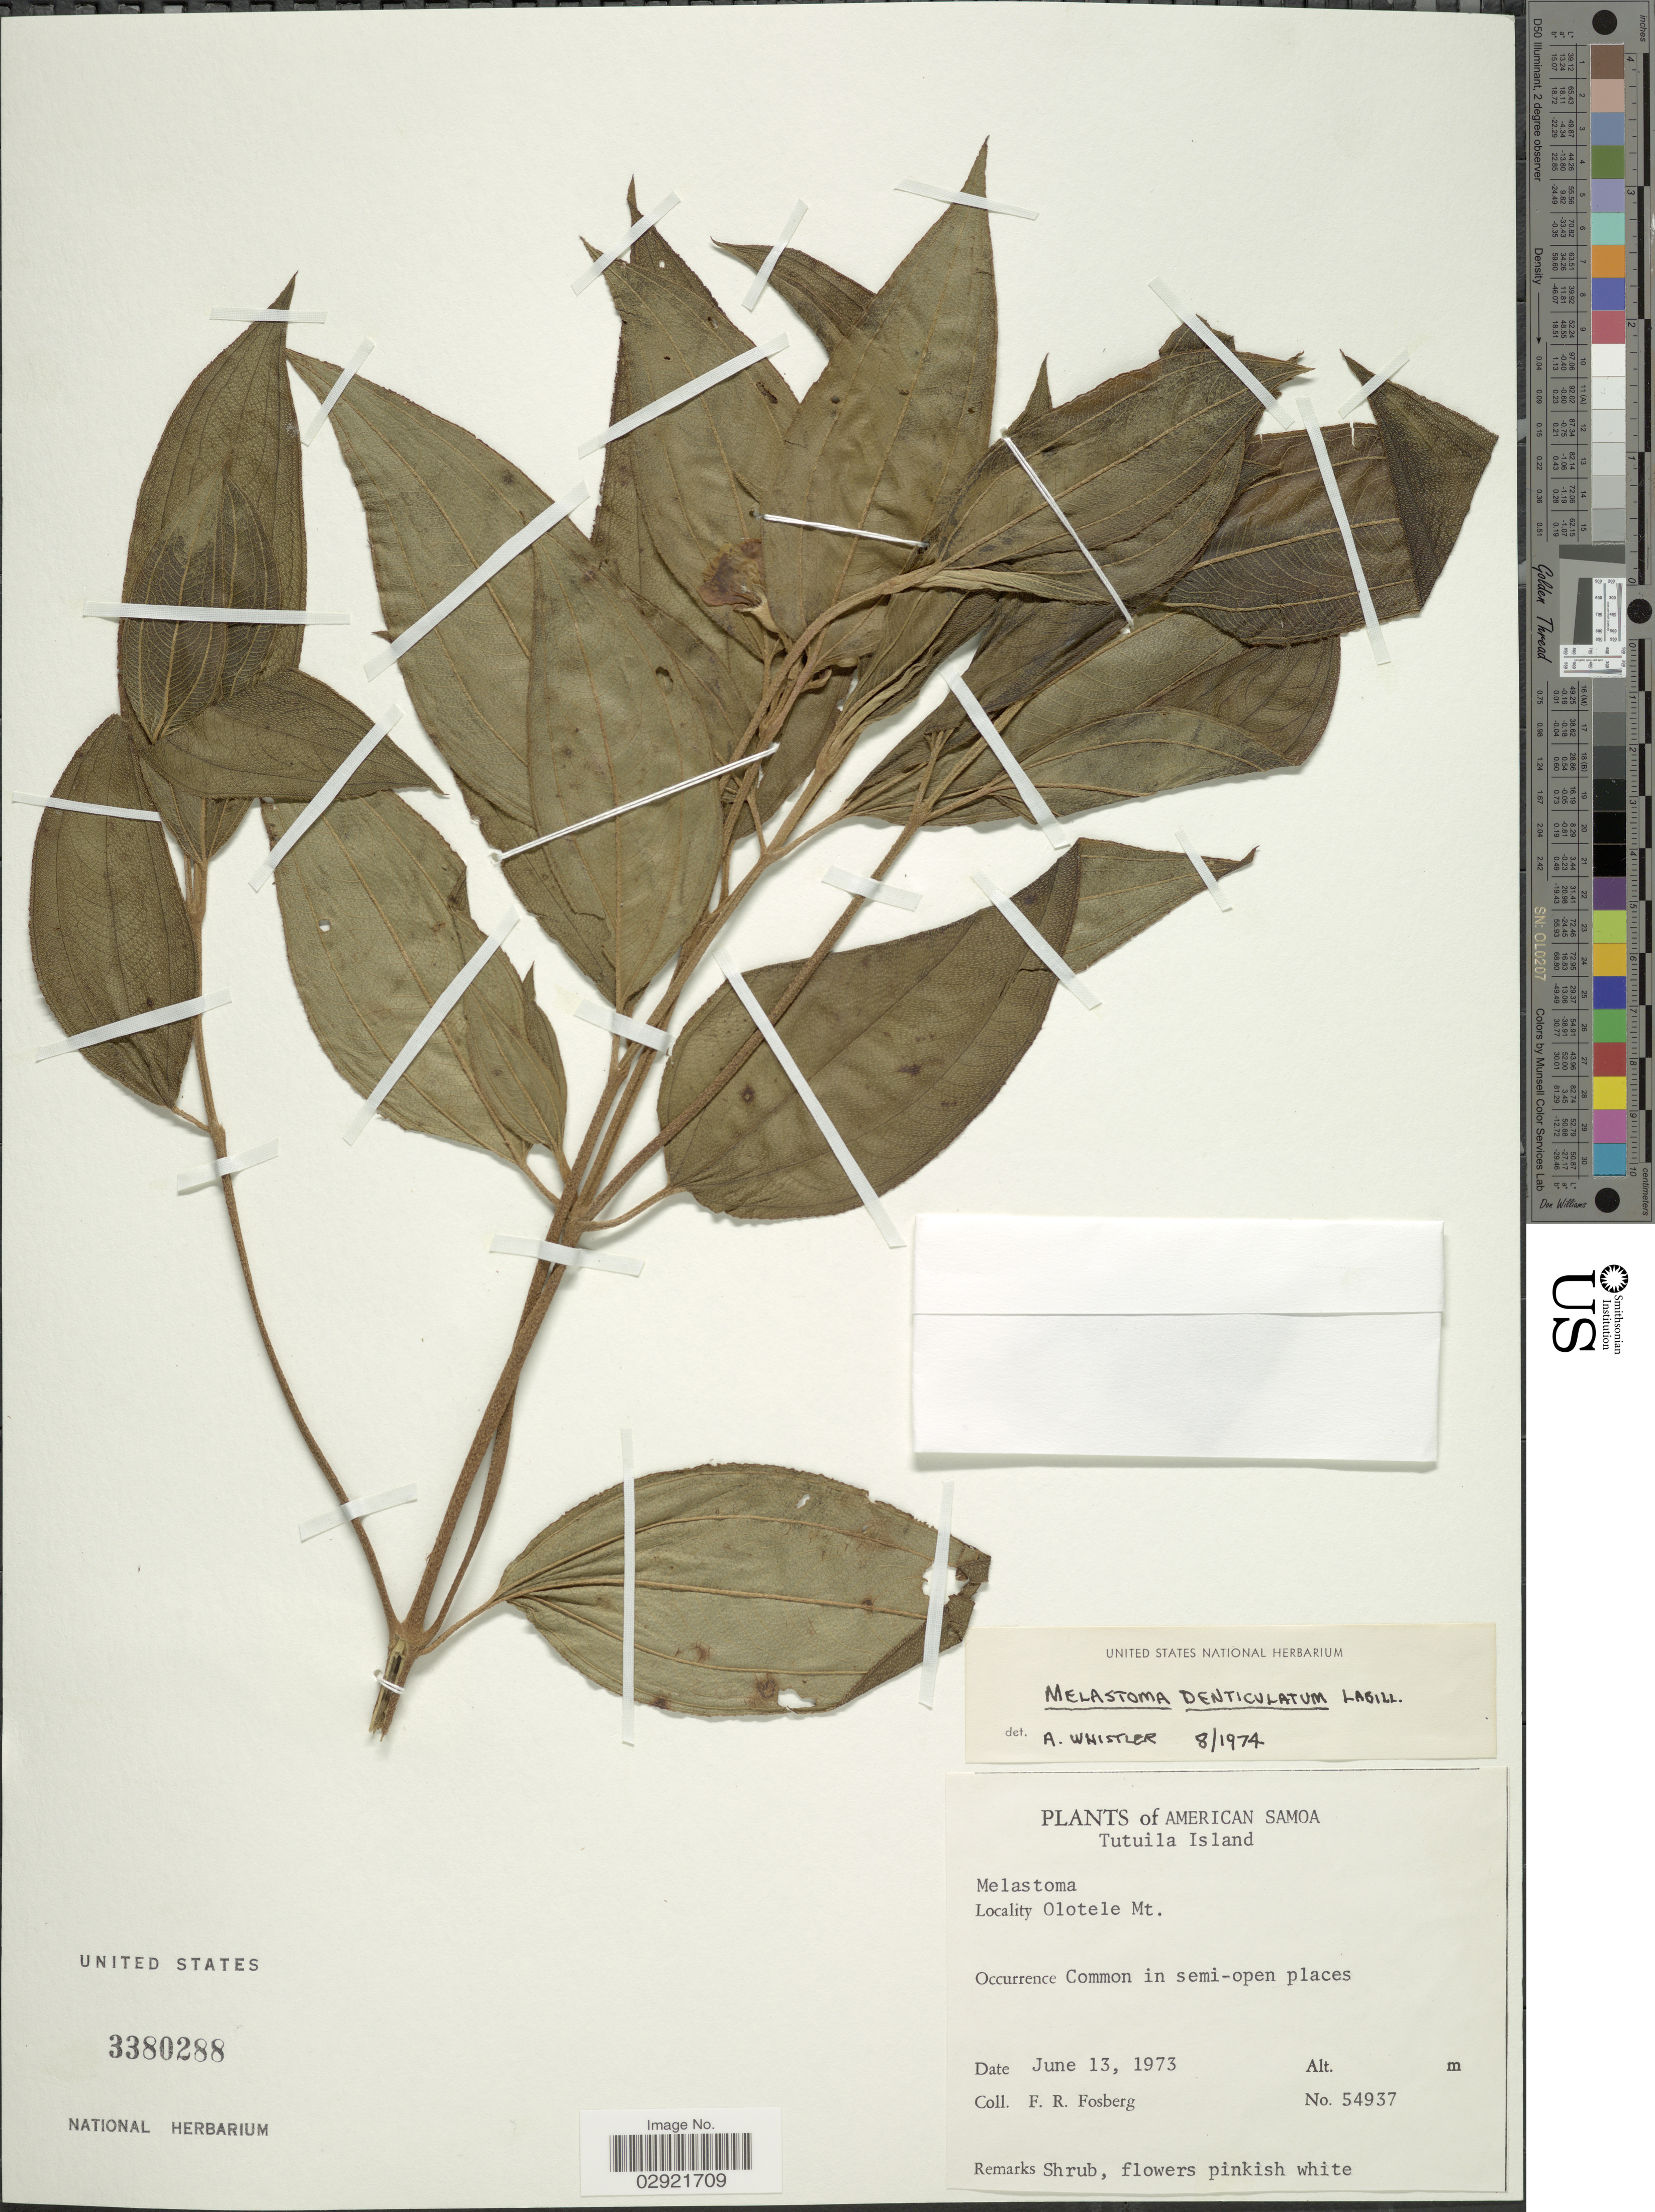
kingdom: Plantae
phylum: Tracheophyta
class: Magnoliopsida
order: Myrtales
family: Melastomataceae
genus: Melastoma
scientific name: Melastoma malabathricum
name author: L.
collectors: F. R. Fosberg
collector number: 54937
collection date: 1973-06-13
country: American Samoa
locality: Tutuila Island. Olotele Mt.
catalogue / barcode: US 3380288